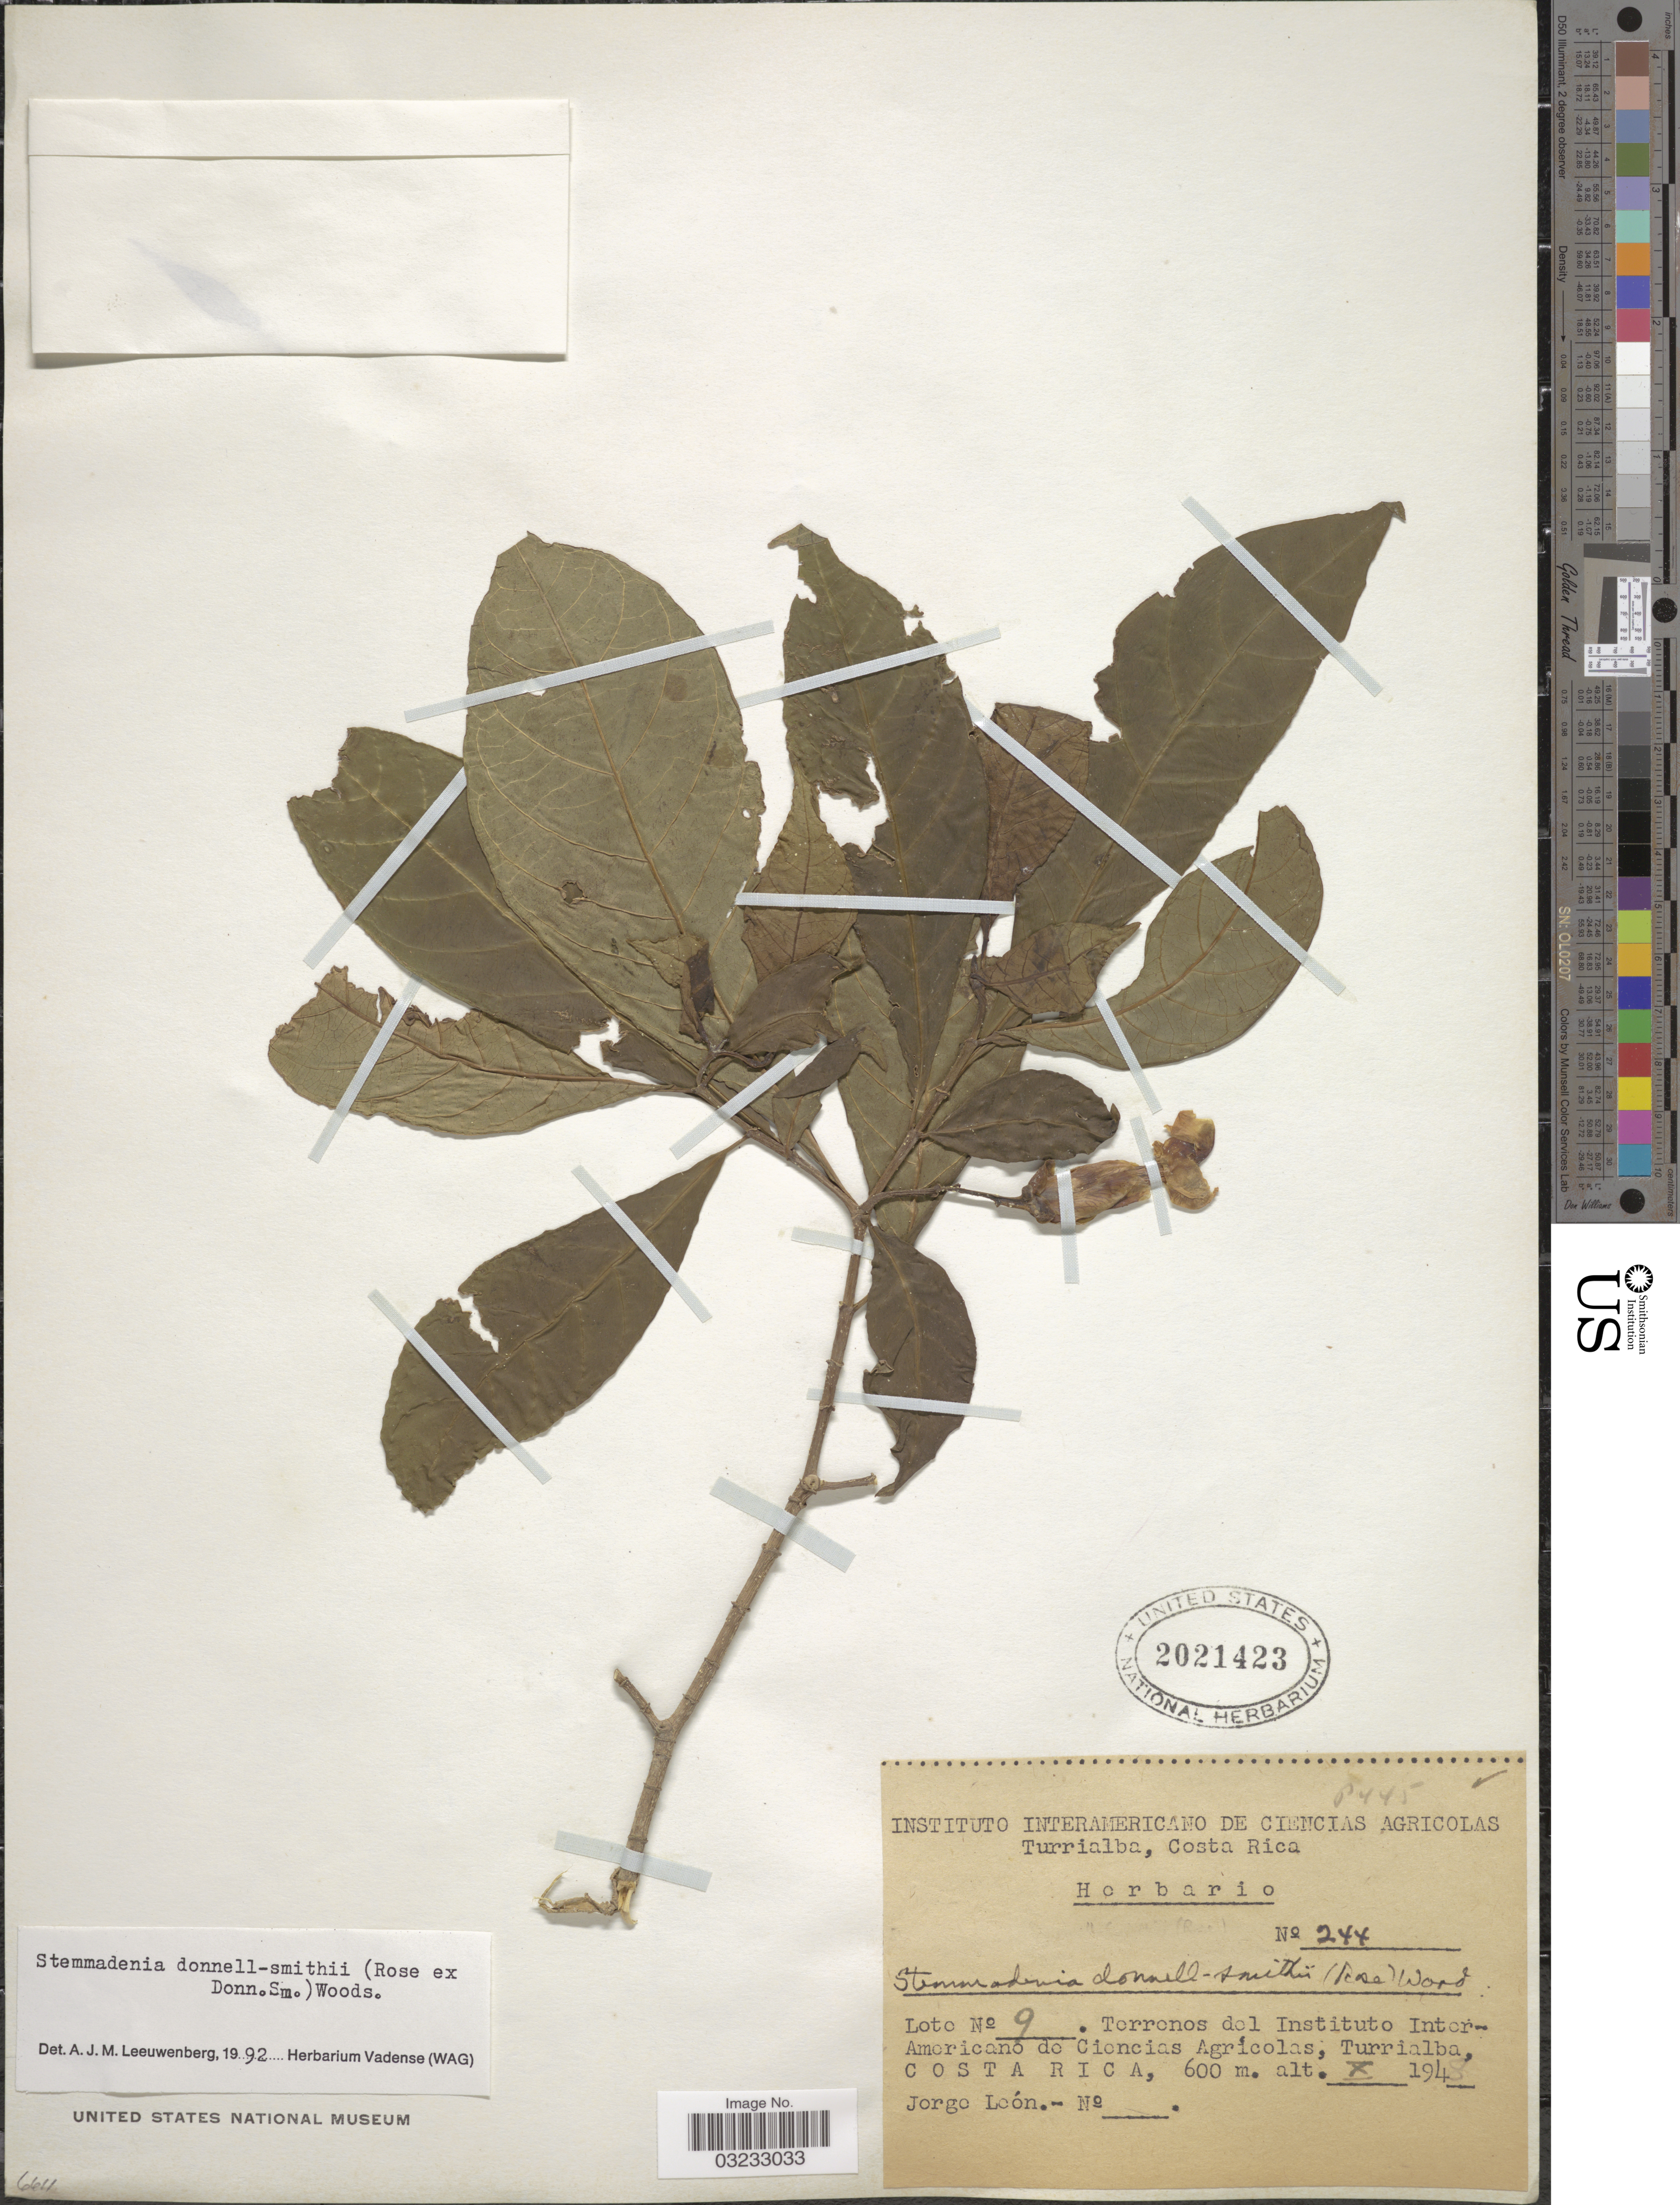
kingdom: Plantae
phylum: Tracheophyta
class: Magnoliopsida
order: Gentianales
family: Apocynaceae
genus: Stemmadenia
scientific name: Stemmadenia donnell-smithii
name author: (Rose ex Donn. Sm.) Woodson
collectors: J. León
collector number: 9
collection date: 1948-10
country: Costa Rica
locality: Terrenos del Instituto Inter-Americano de Ciencias Agrícolas, Turrialba.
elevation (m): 600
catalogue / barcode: US 2021423